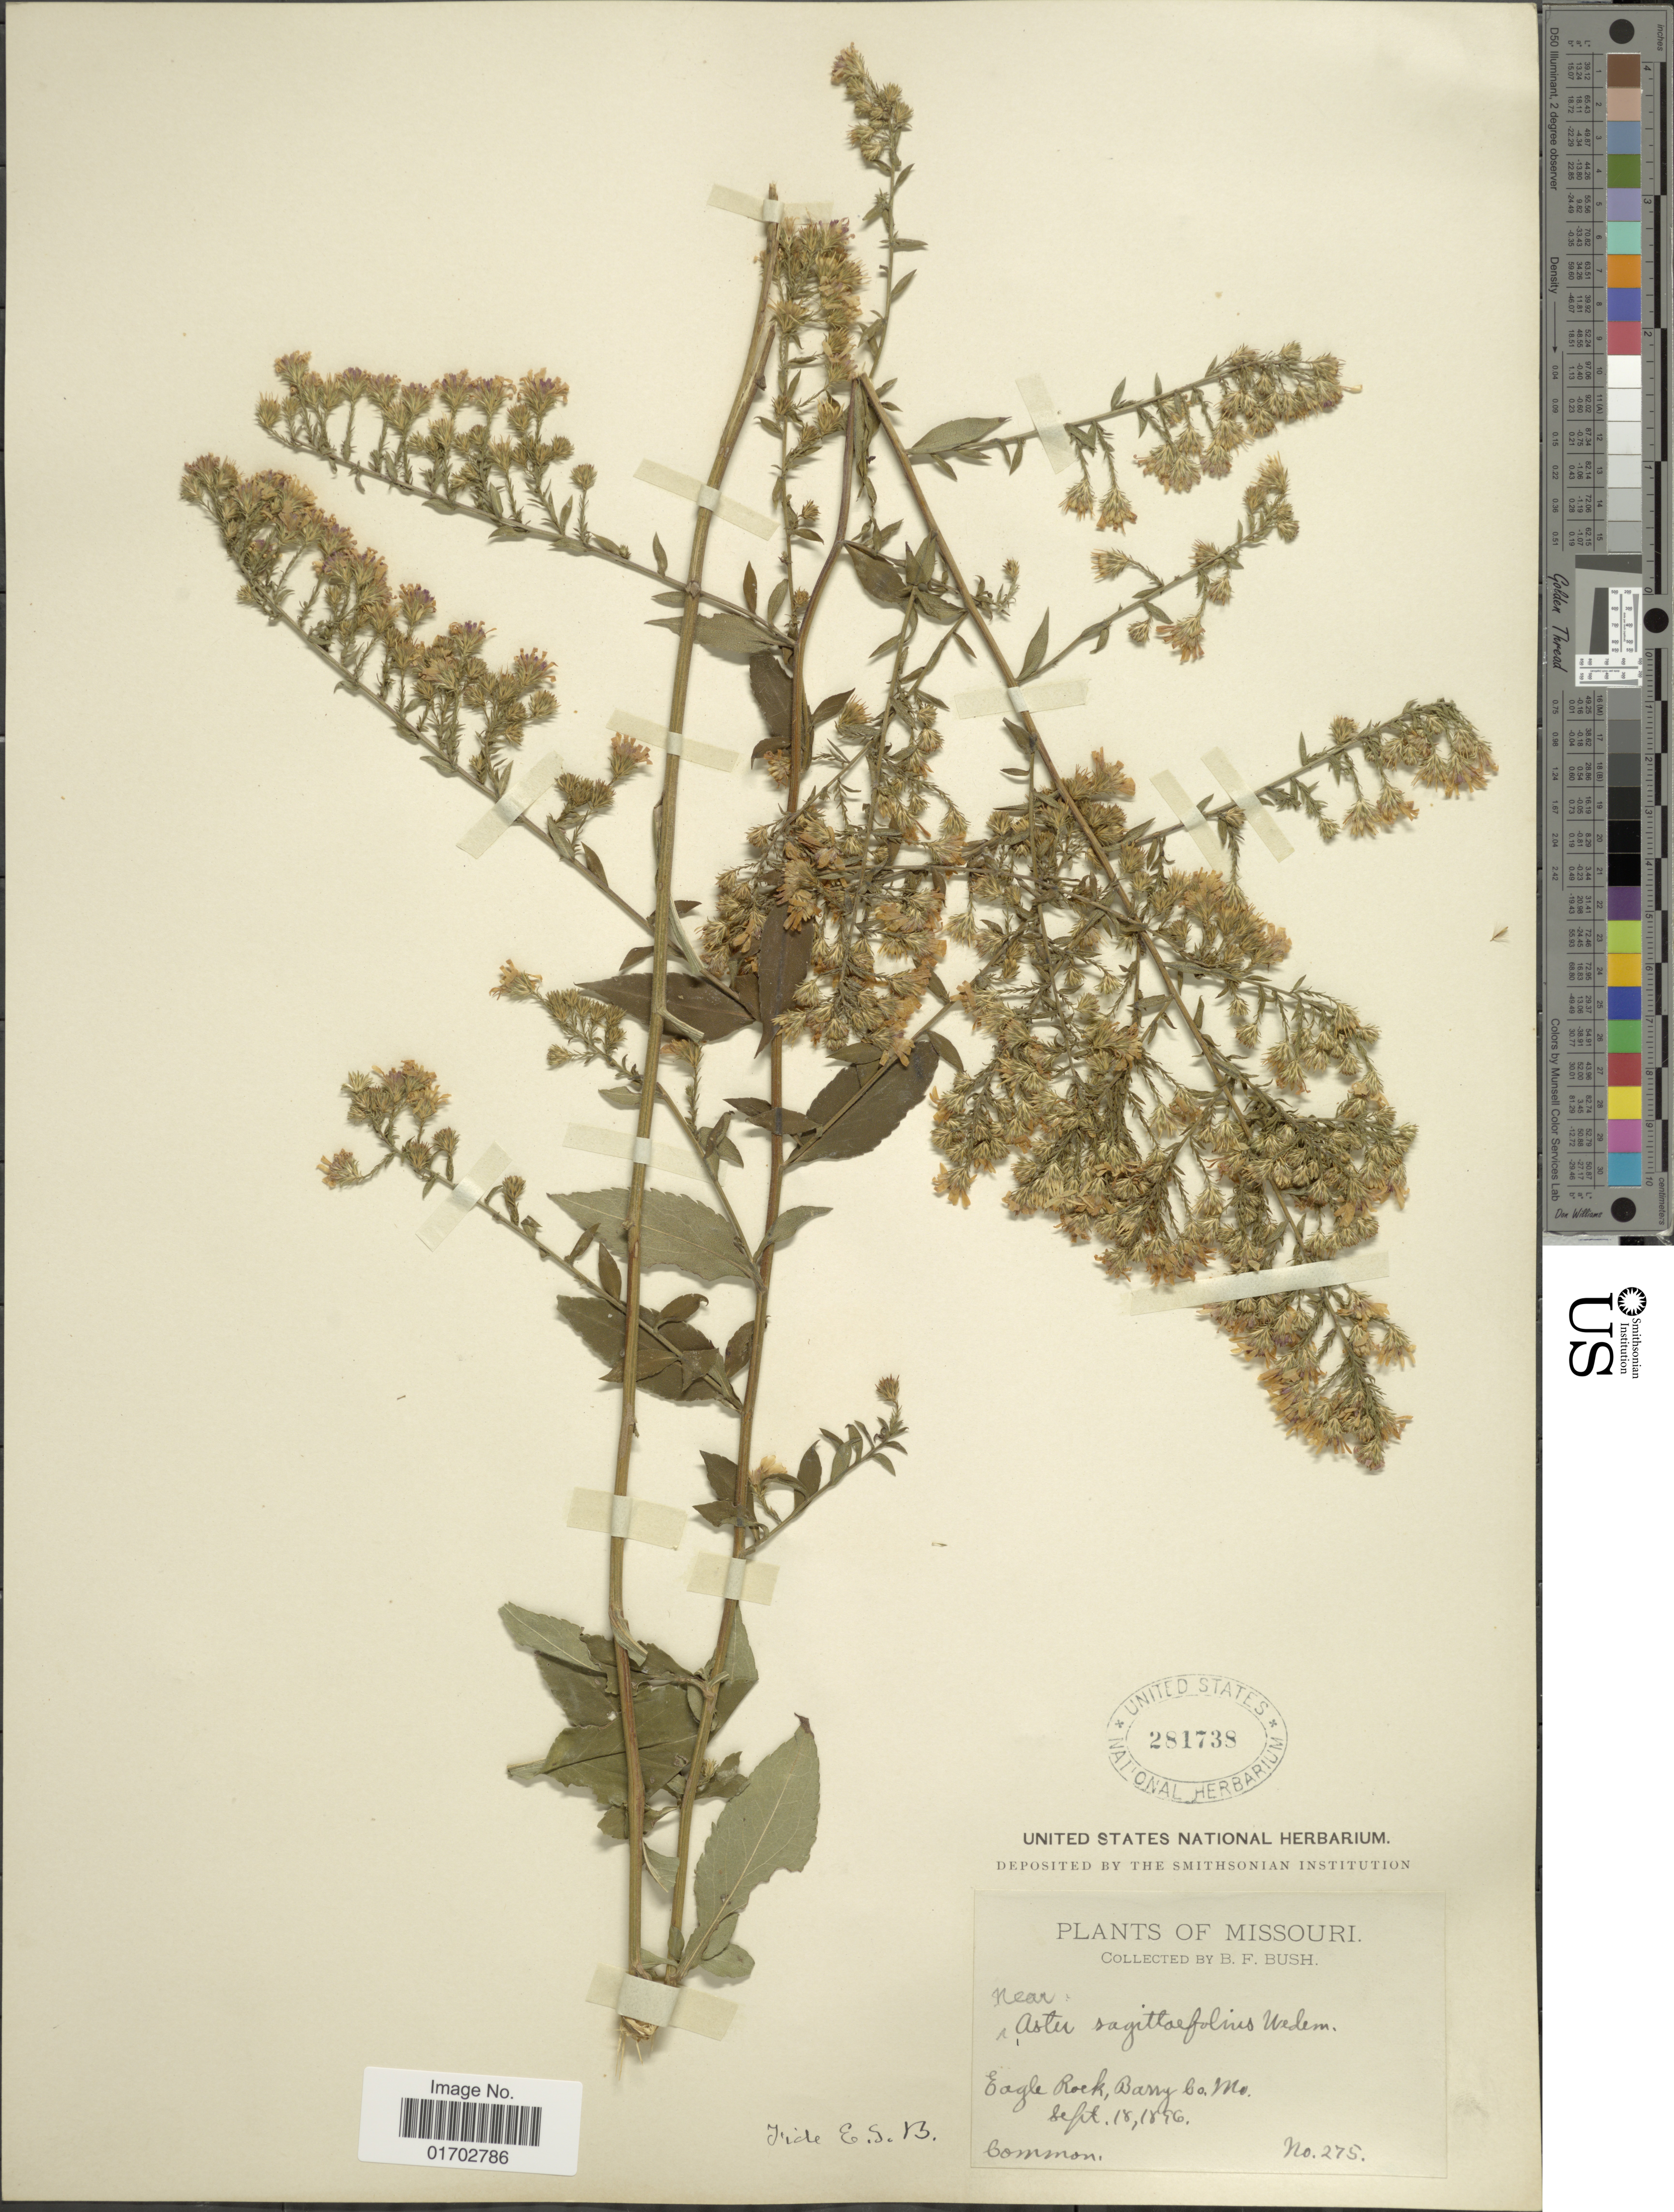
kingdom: Plantae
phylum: Tracheophyta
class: Magnoliopsida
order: Asterales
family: Asteraceae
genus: Symphyotrichum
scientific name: Symphyotrichum sagittifolium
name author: (Wedem. ex Willd.) G.L. Nesom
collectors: B. F. Bush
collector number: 275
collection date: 1896-09-18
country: United States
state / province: Missouri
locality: Eagle Rock, Barry Co.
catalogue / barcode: US 281738